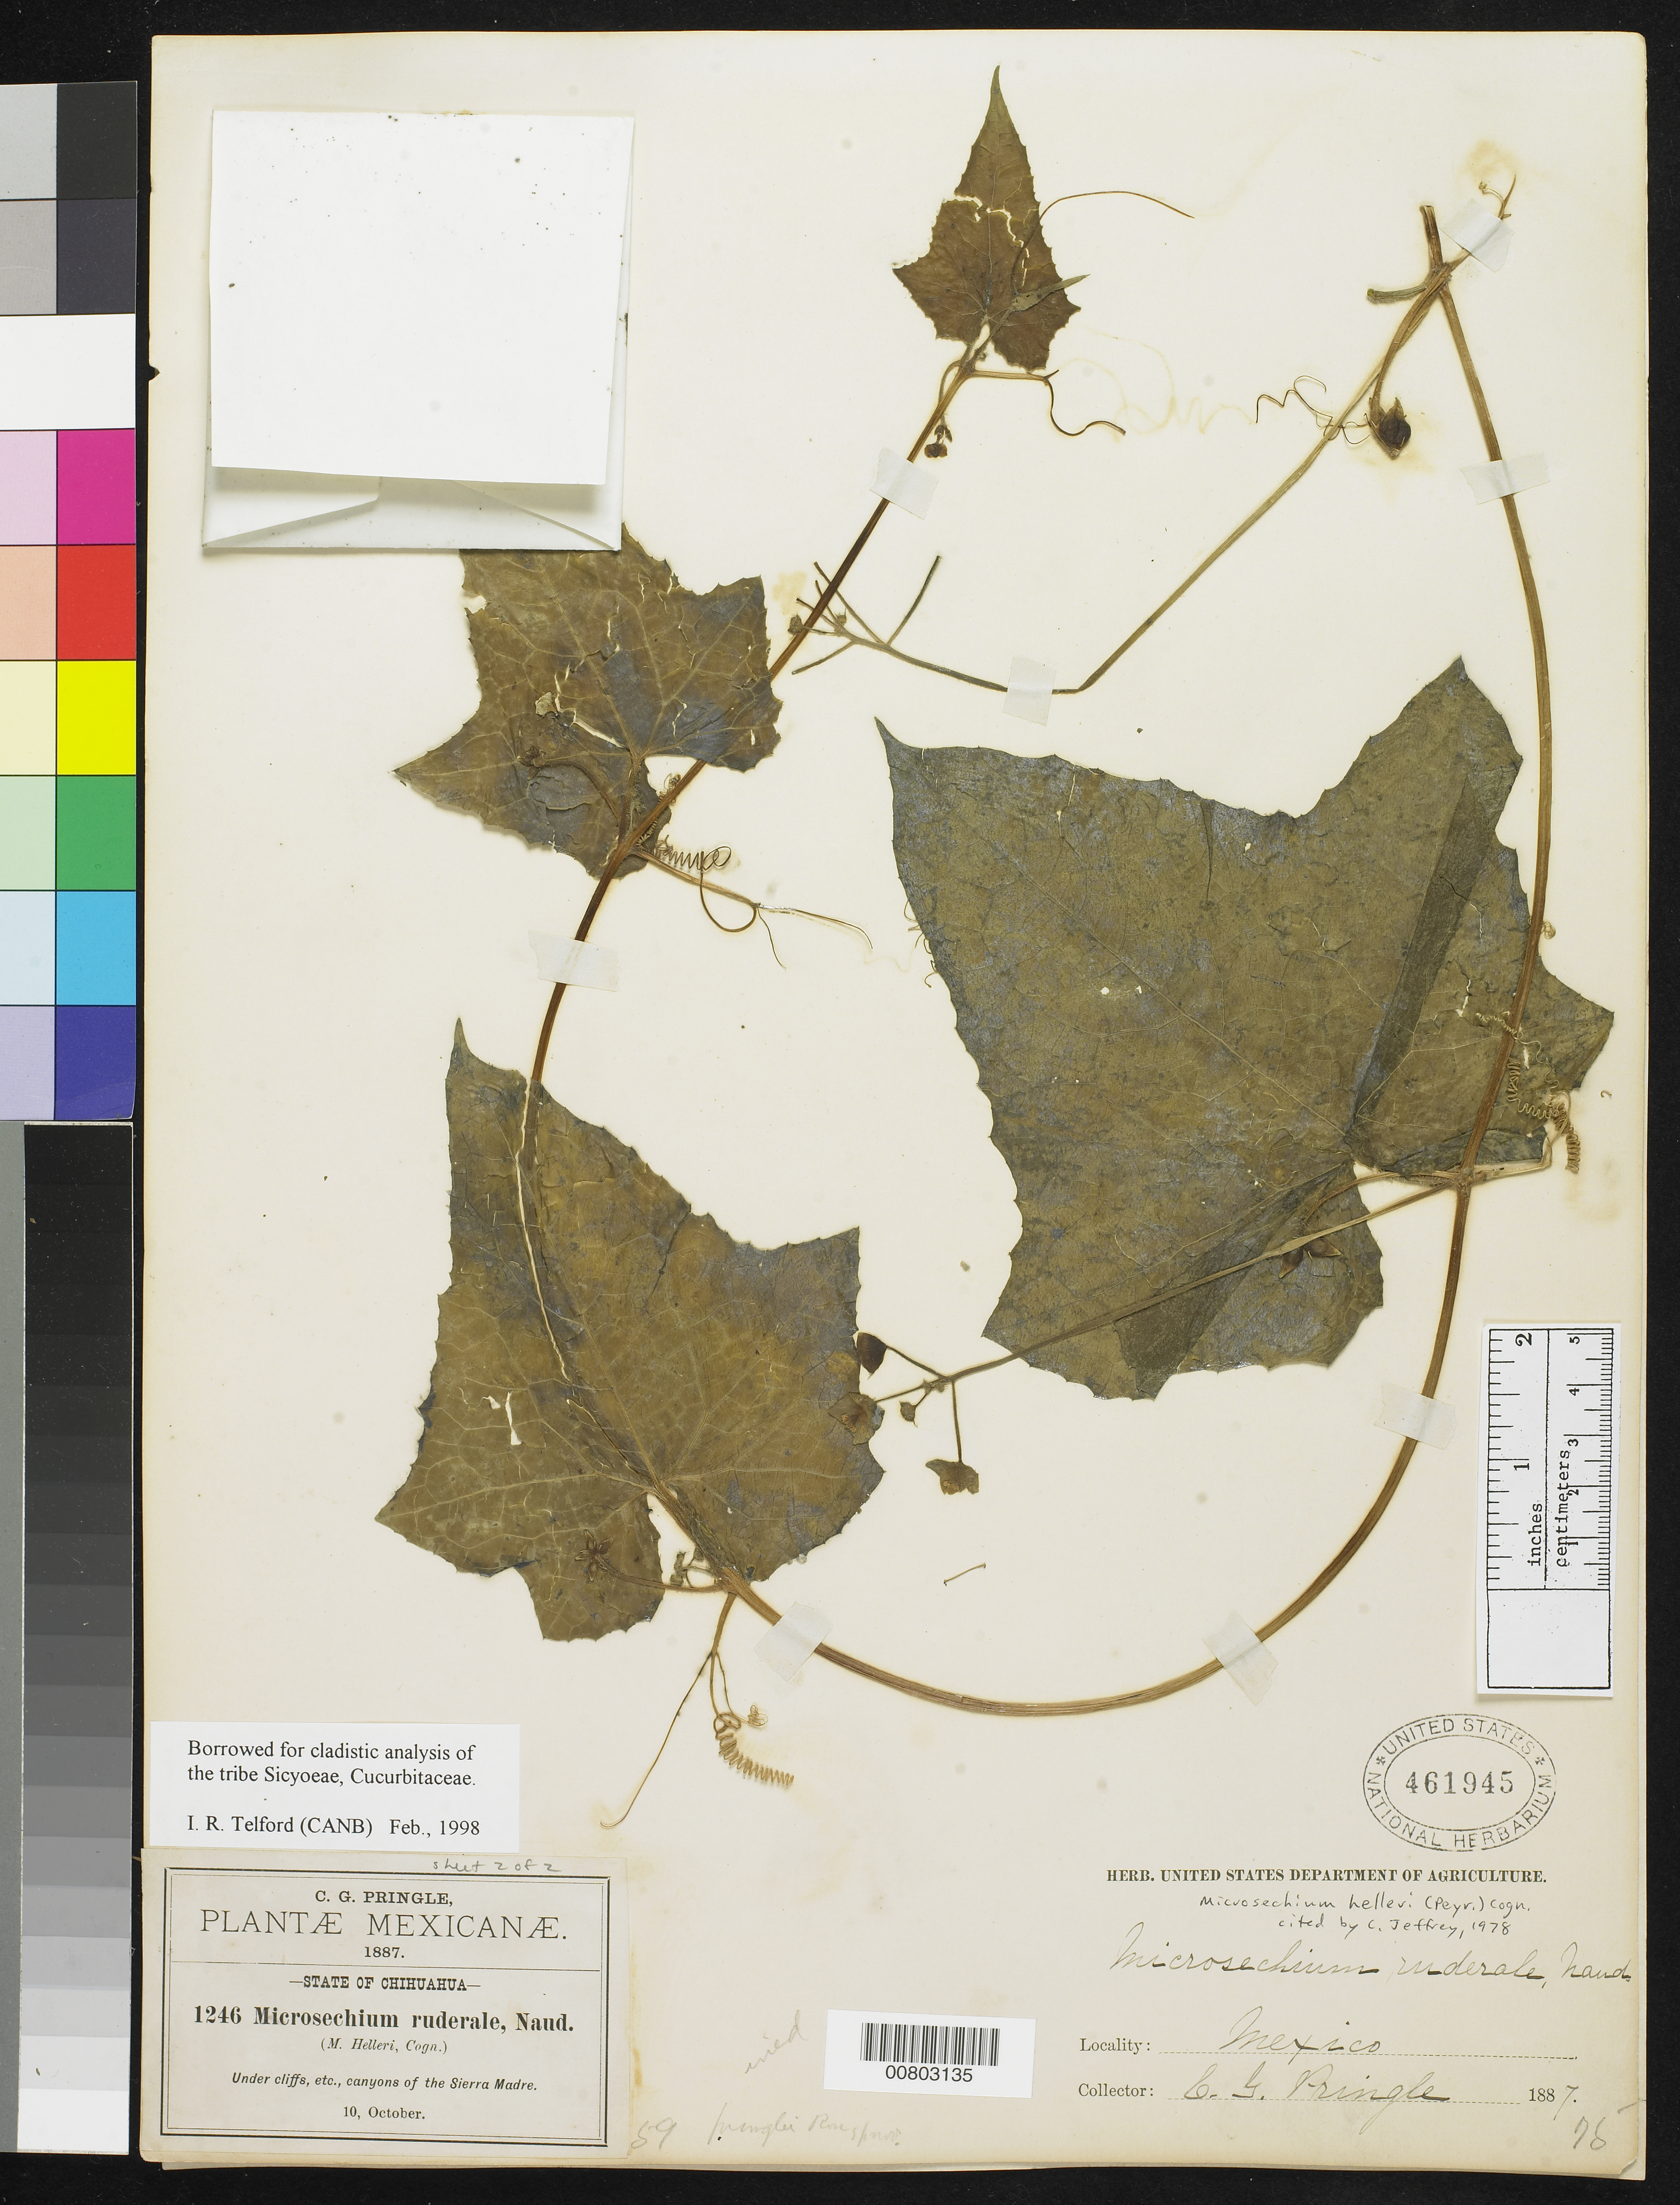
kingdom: Plantae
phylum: Tracheophyta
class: Magnoliopsida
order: Cucurbitales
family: Cucurbitaceae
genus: Microsechium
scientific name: Microsechium helleri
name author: (Peyr.) Cogn.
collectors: C. G. Pringle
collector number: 1246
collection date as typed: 10 Oct 1887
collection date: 1887-10-10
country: Mexico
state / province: Chihuahua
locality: Canyons of the Sierra Madre, Chihuahua.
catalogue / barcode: US 461945